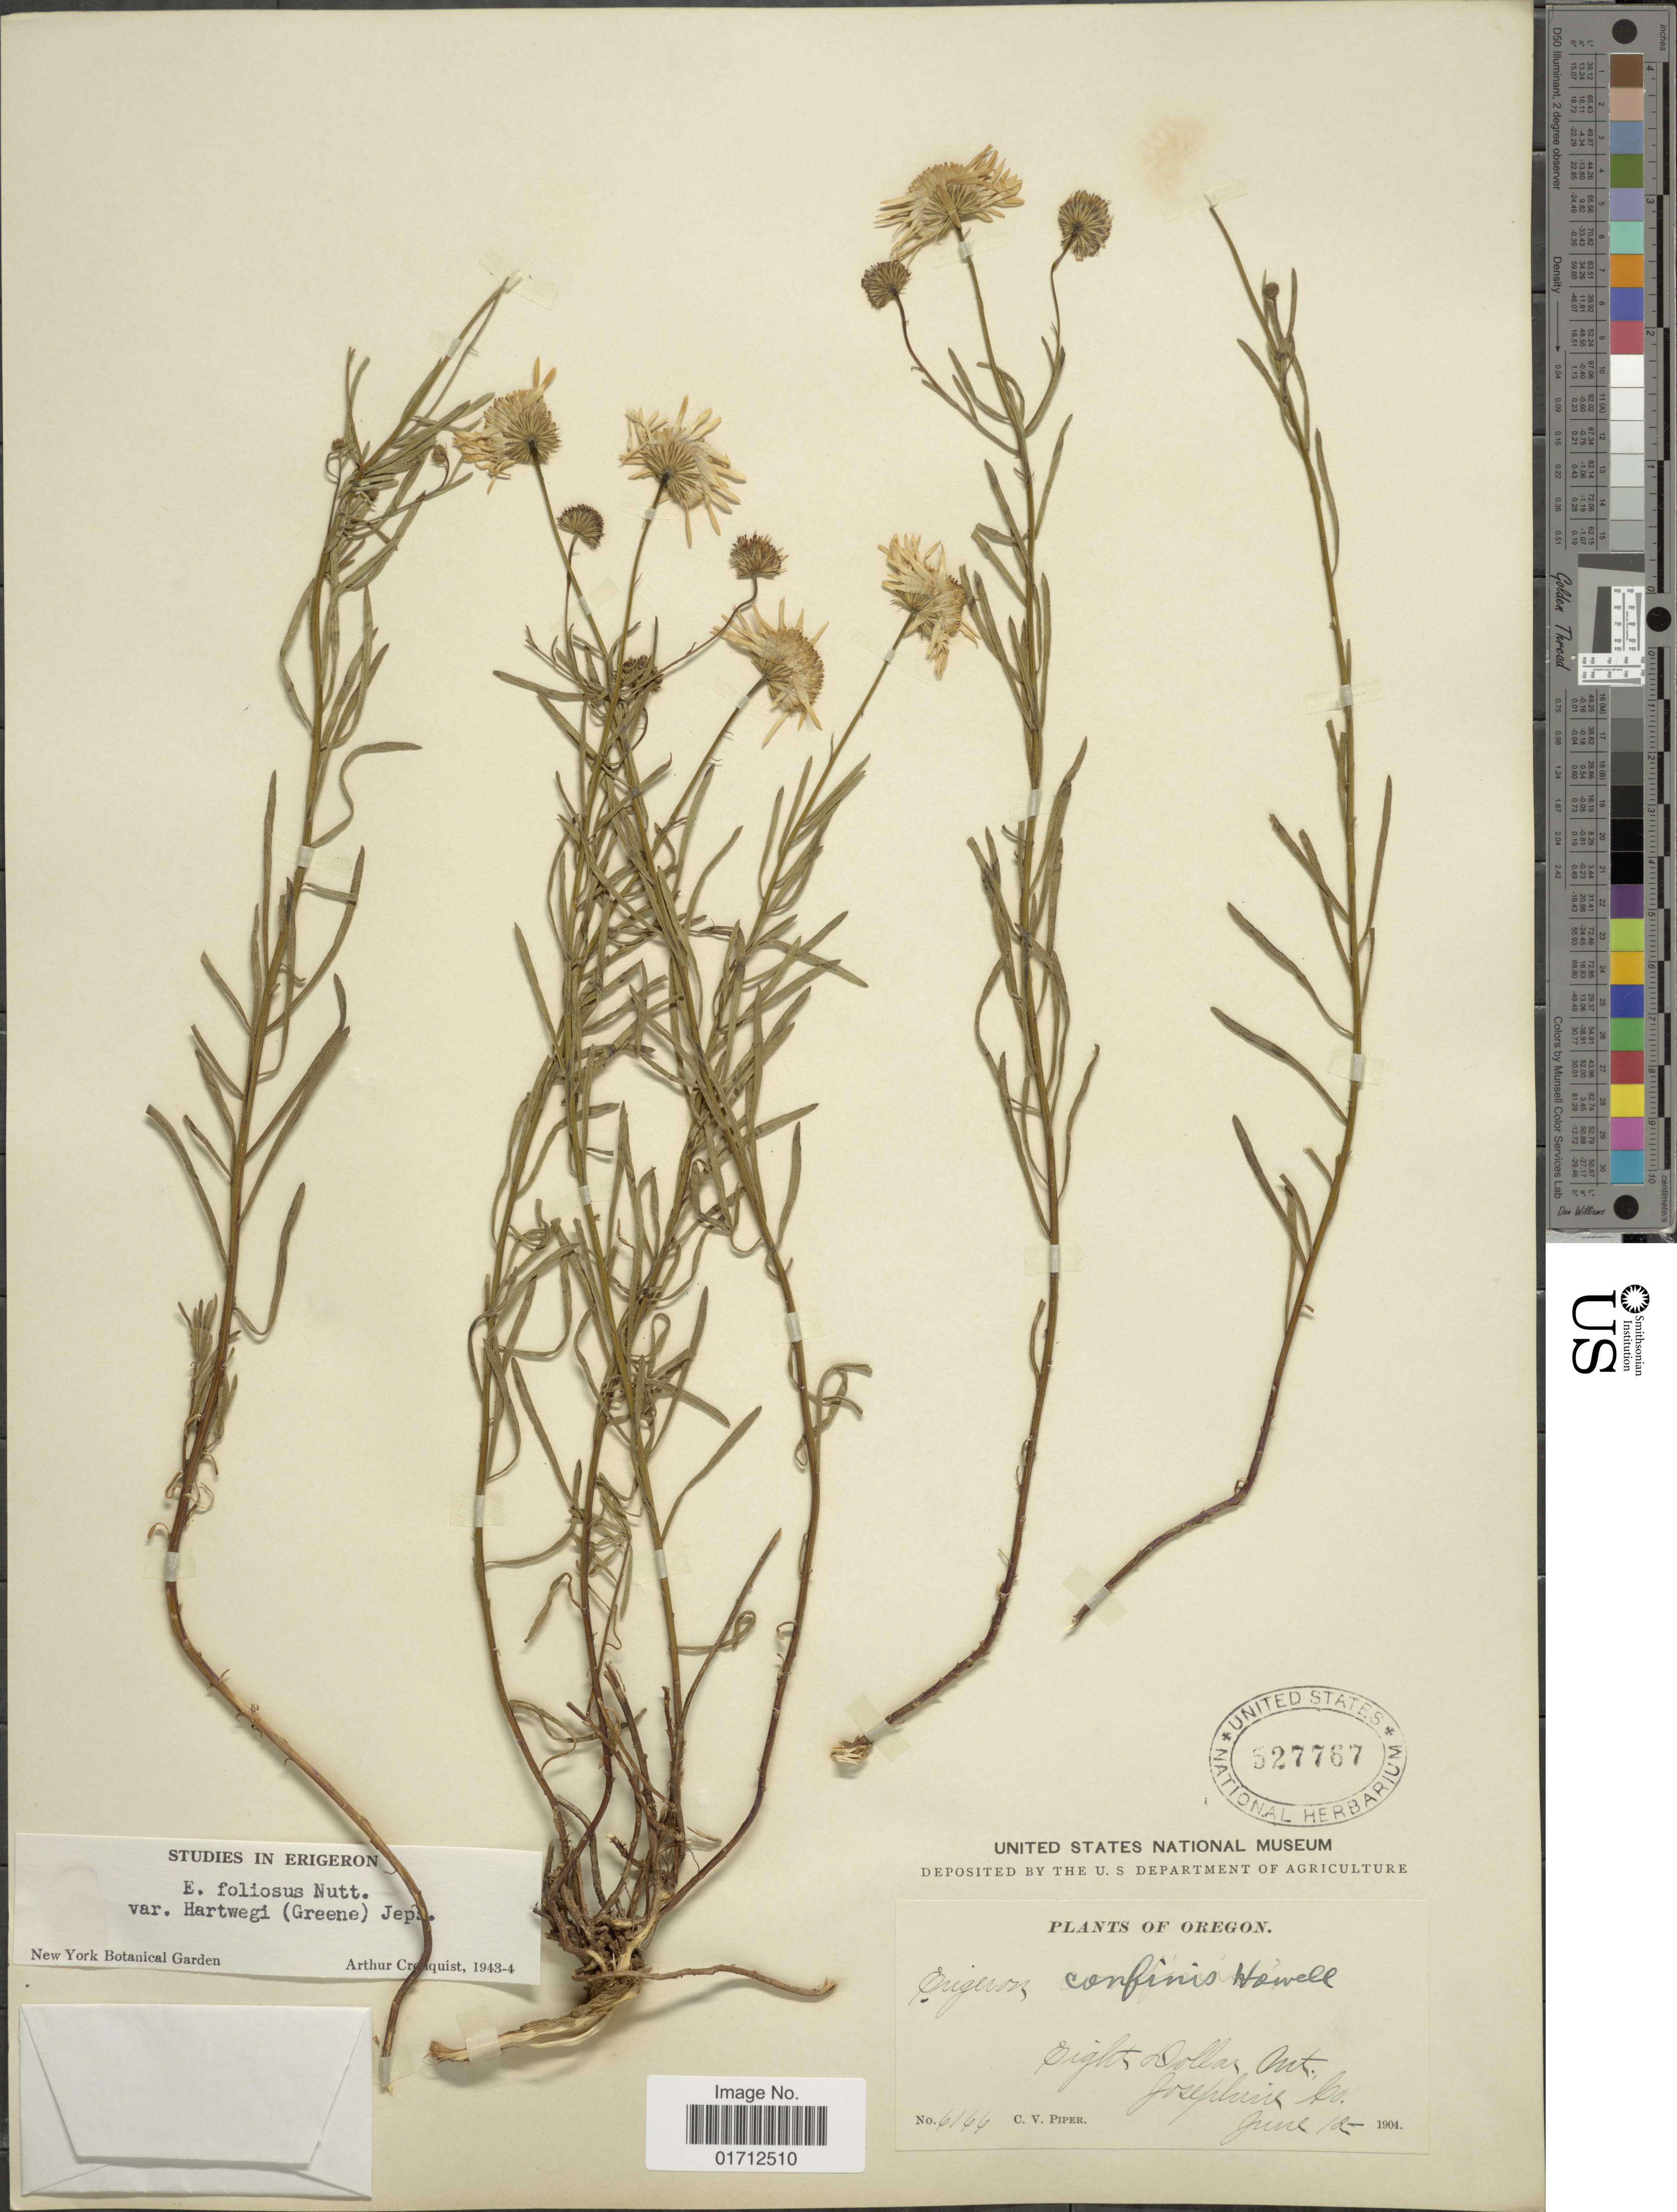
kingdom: Plantae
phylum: Tracheophyta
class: Magnoliopsida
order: Asterales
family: Asteraceae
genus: Erigeron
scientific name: Erigeron foliosus var. hartwegii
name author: (Greene) Jeps.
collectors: C. V. Piper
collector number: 6166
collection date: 1904-06-18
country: United States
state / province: Oregon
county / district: Josephine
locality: Eight Dollar Mt, Josephine Co.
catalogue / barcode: US 527767